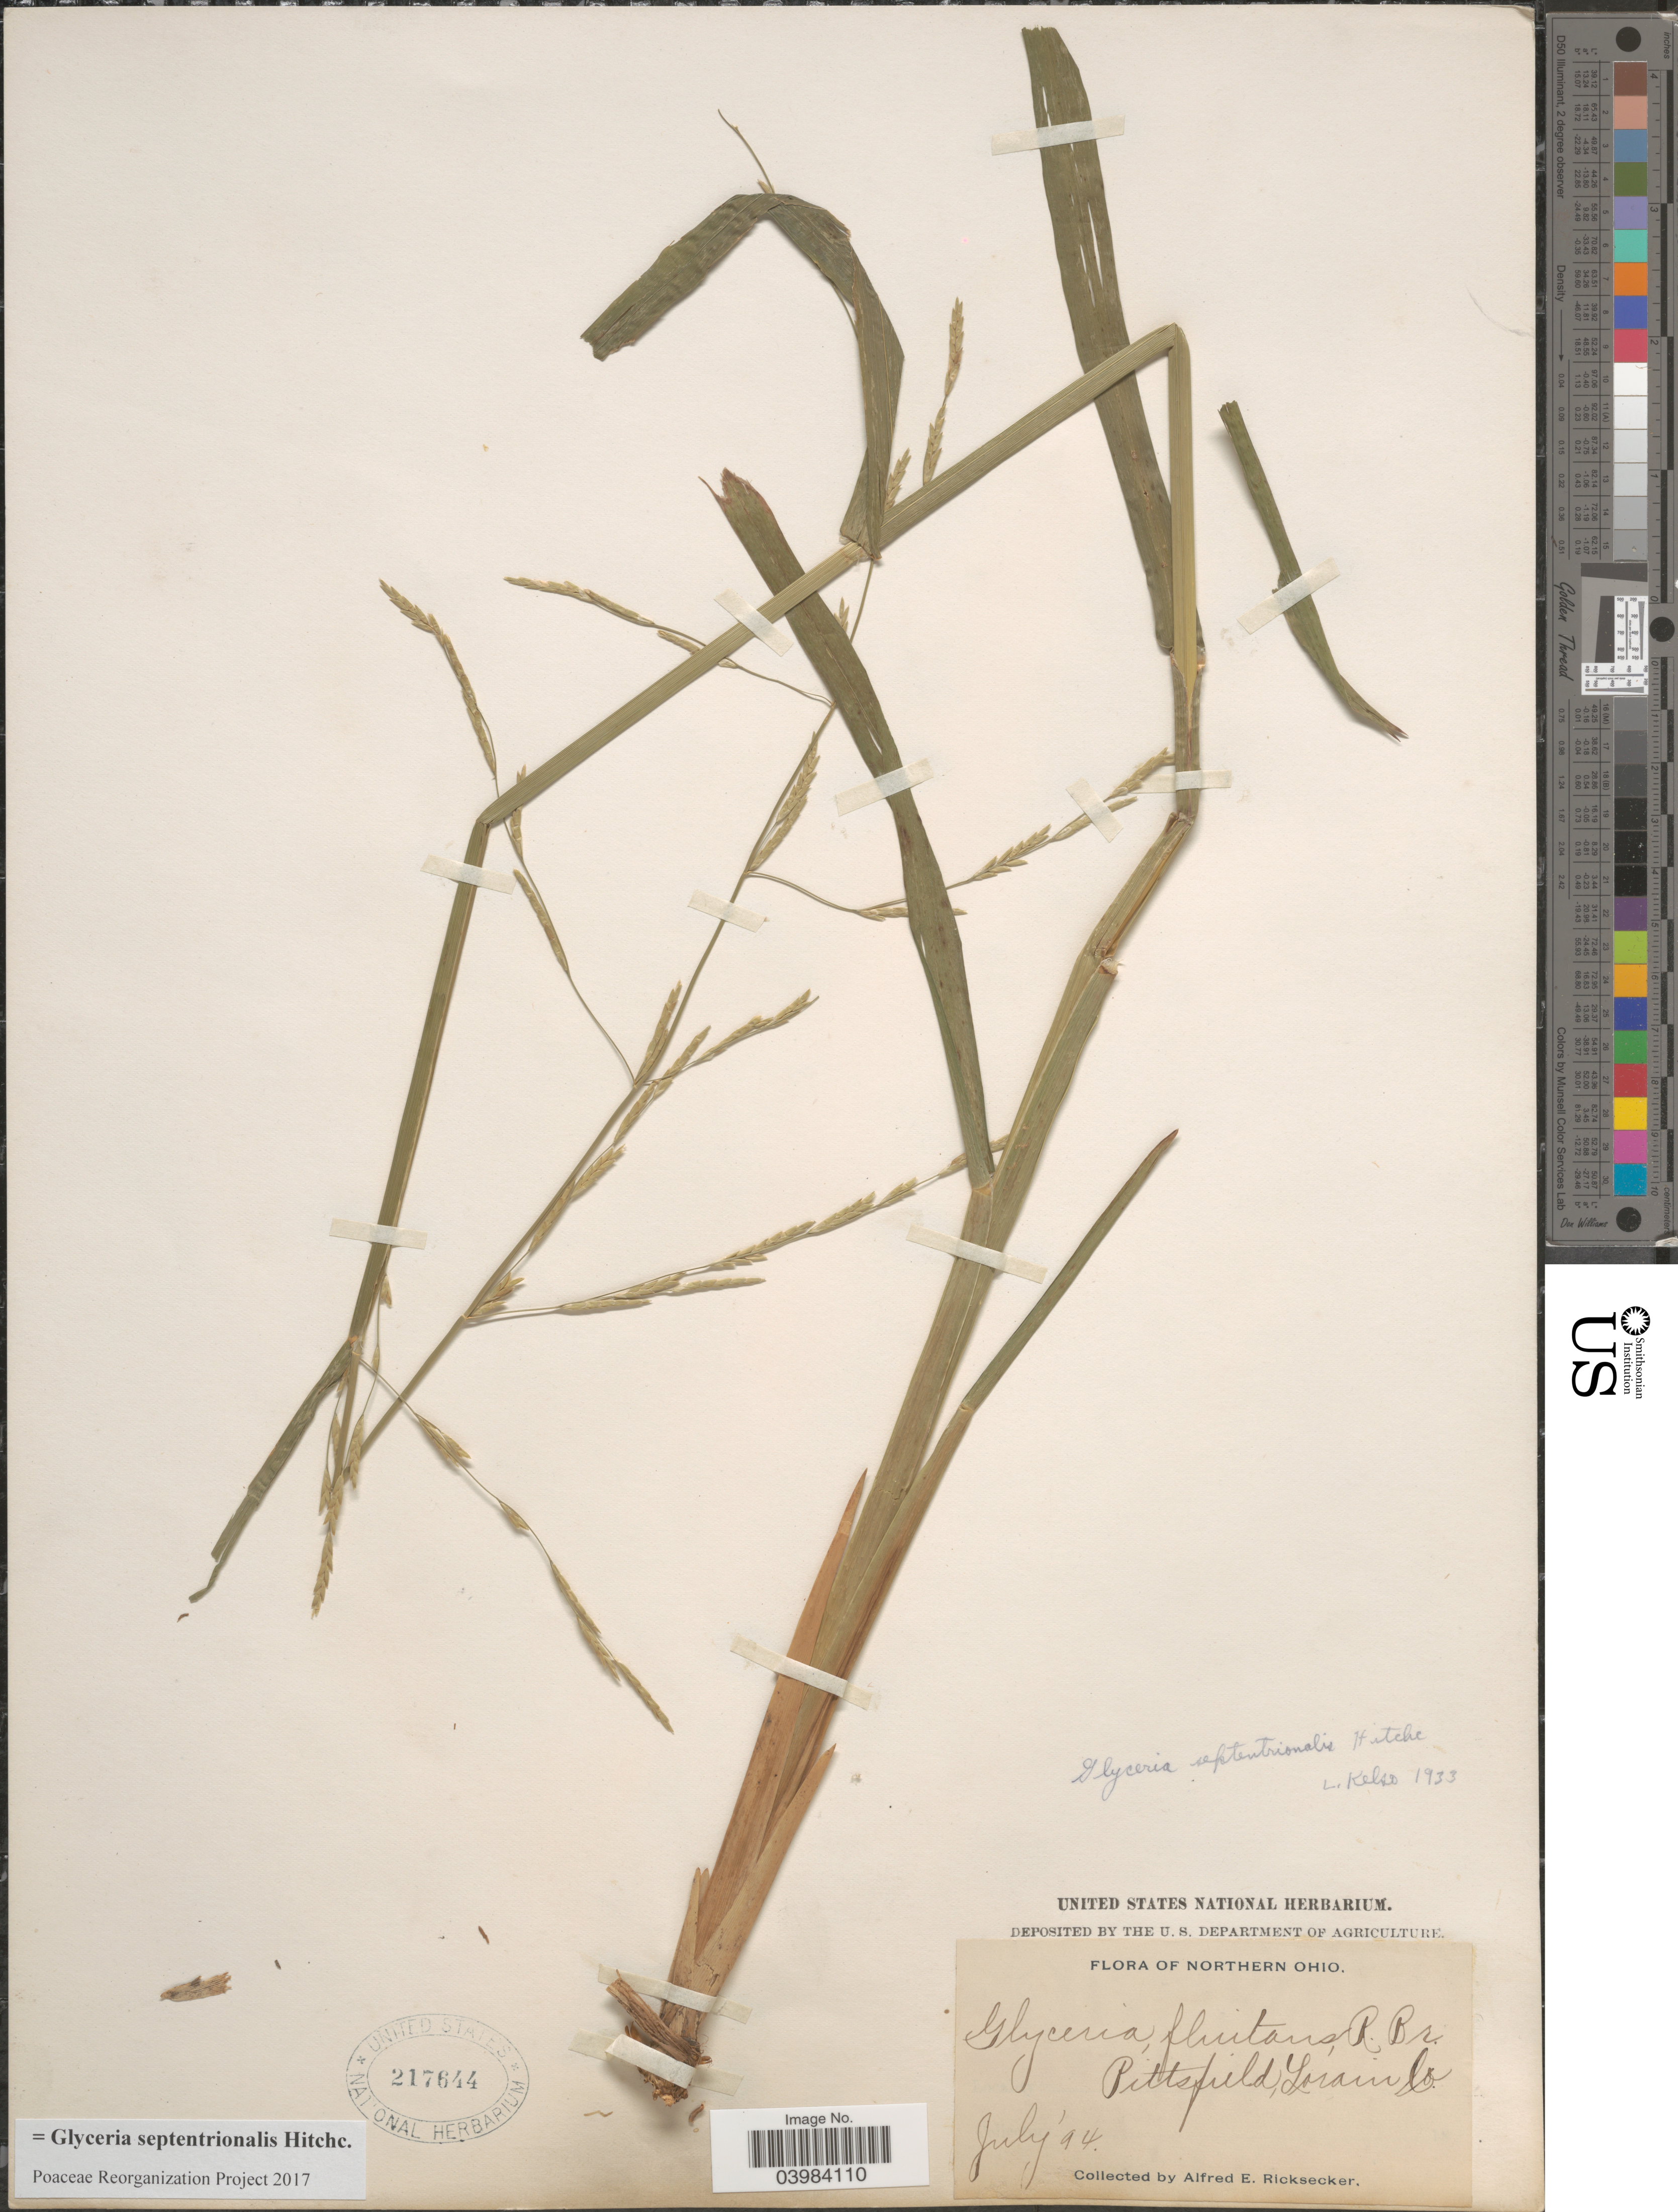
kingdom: Plantae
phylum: Tracheophyta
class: Liliopsida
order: Poales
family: Poaceae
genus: Glyceria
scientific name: Glyceria septentrionalis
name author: Hitchc.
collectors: A. E. Ricksecker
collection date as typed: Transcribed d/m/y: /7/94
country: United States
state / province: Ohio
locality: Northern Ohio. Pittsfield, Lorain Co.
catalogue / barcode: US 217644